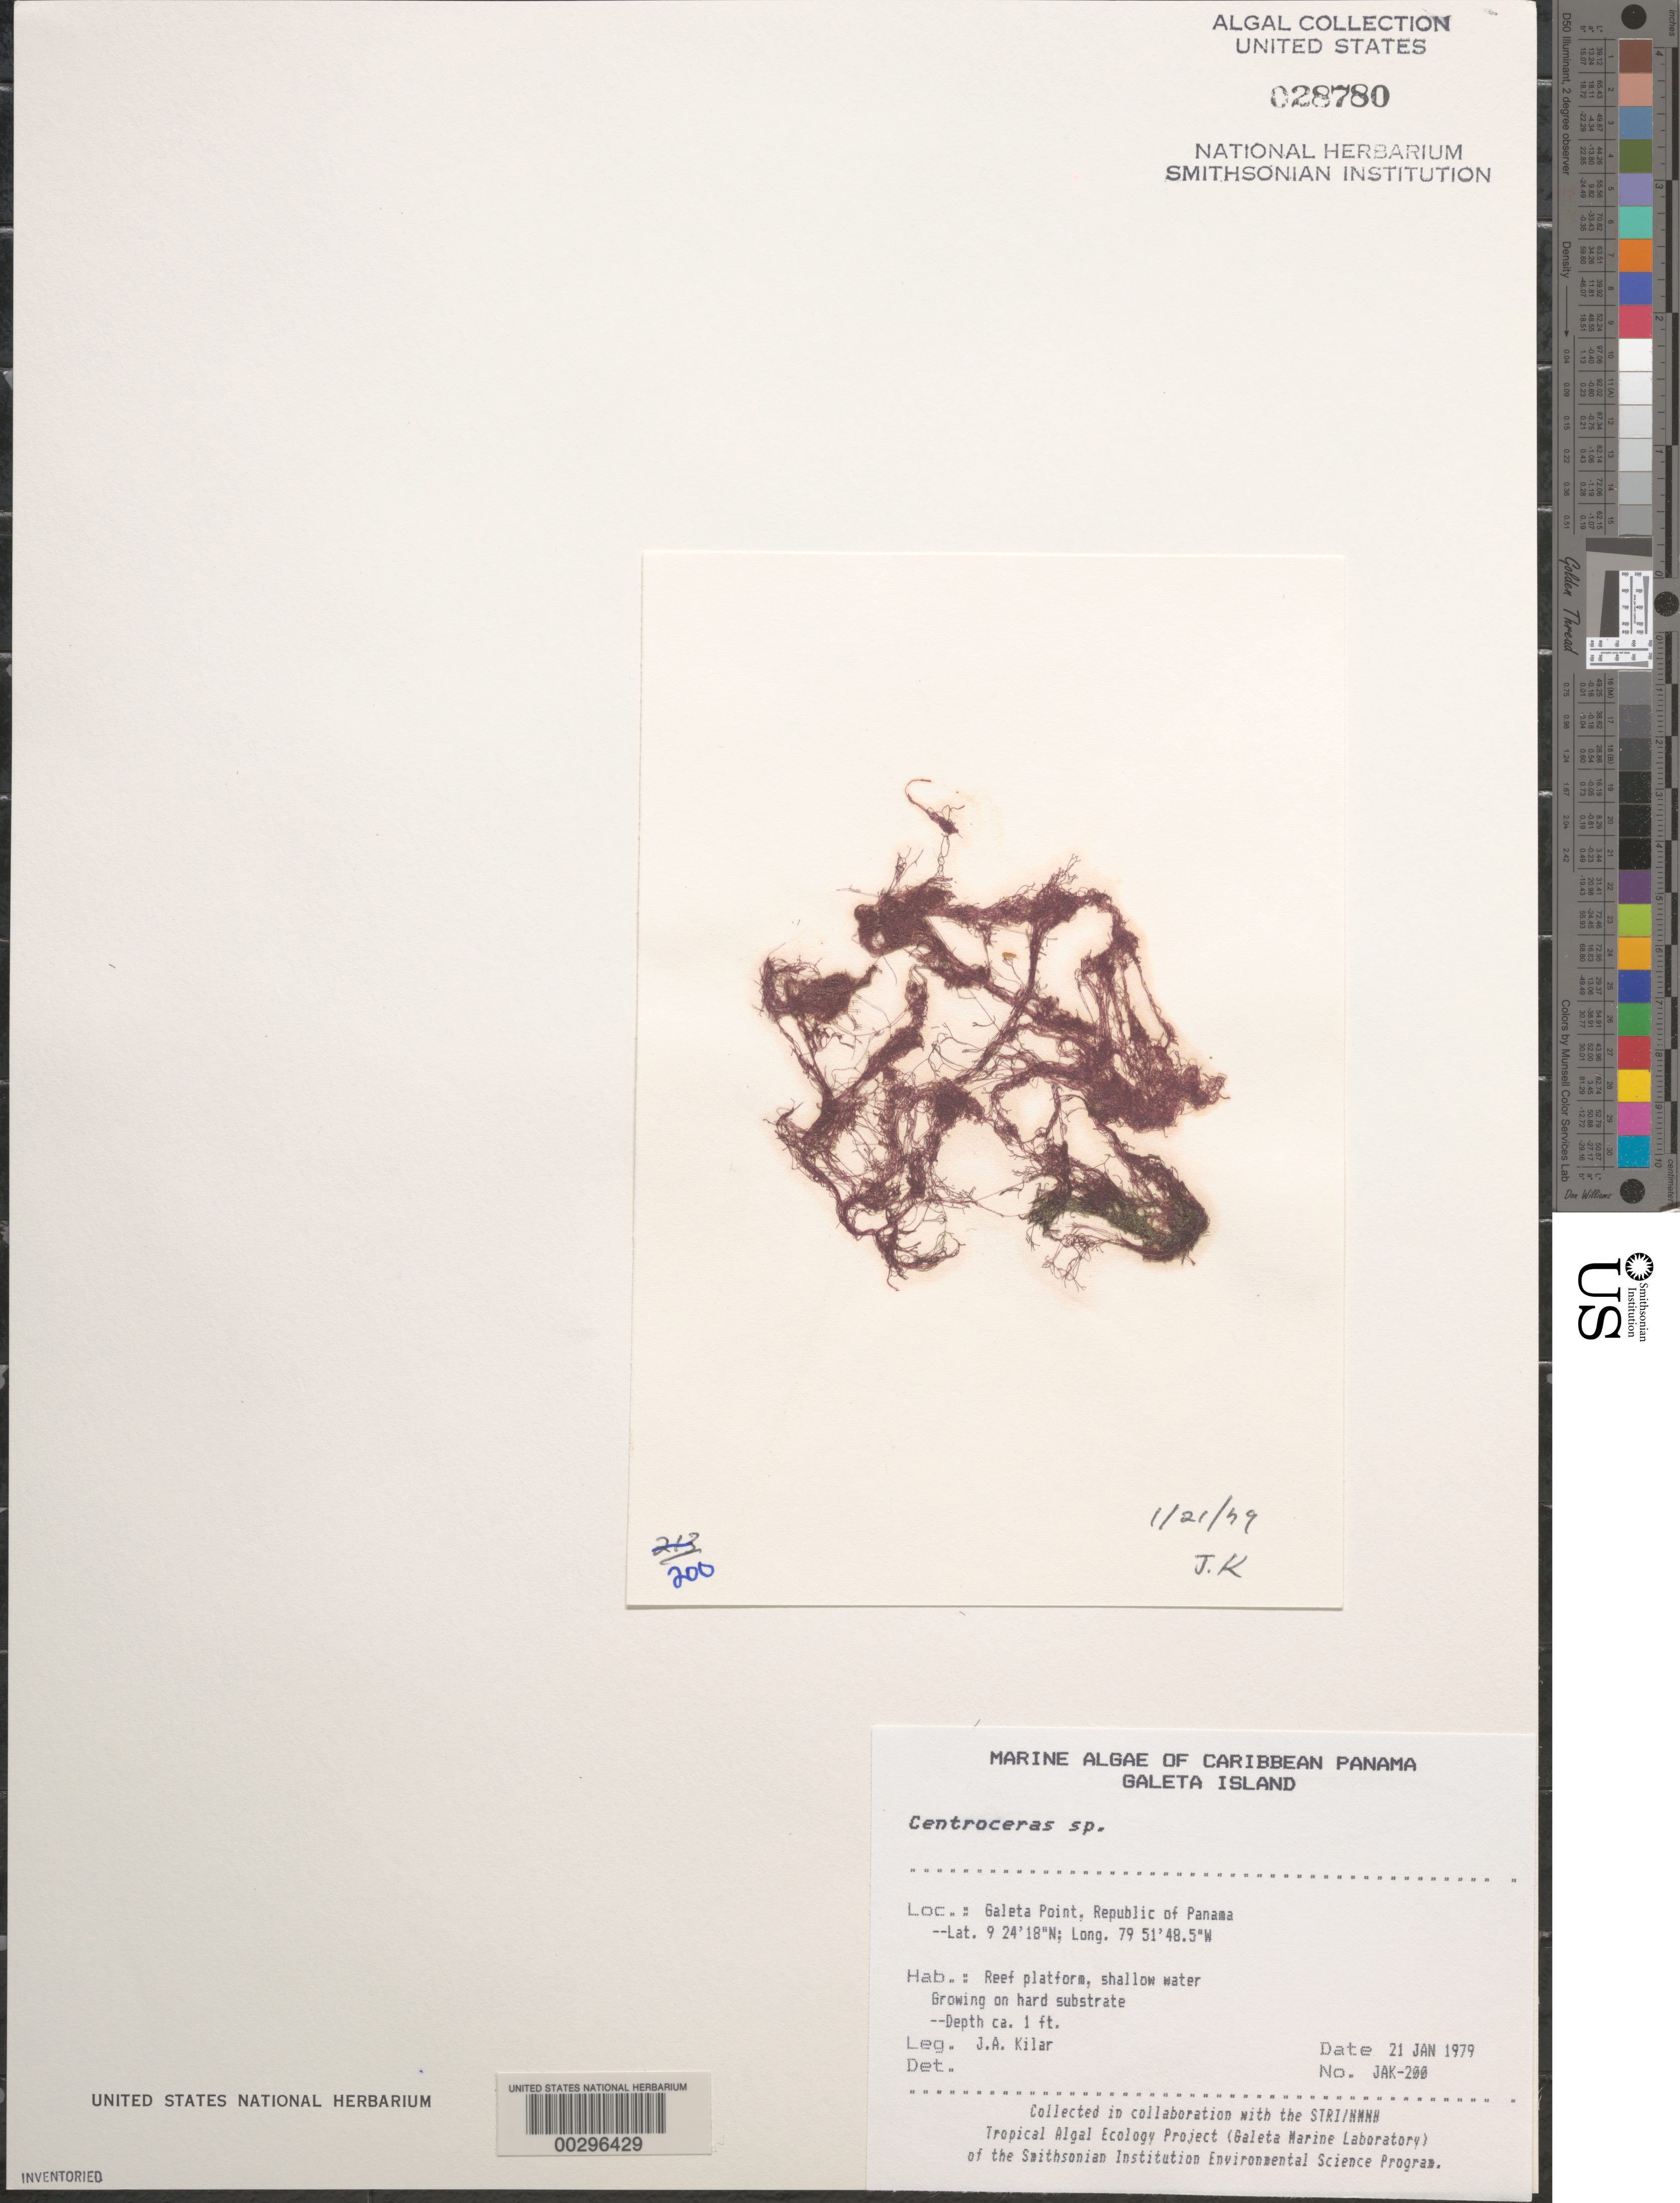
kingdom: Plantae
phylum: Rhodophyta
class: Florideophyceae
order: Ceramiales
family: Ceramiaceae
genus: Centroceras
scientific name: Centroceras sp.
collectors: J. A. Kilar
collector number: JAK-200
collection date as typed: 21 Jan 1979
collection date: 1979-01-21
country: Panama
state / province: Colón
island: Galeta Island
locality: Galeta Point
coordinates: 9 24'18"N, 79 51'48.5"W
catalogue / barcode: US 28780